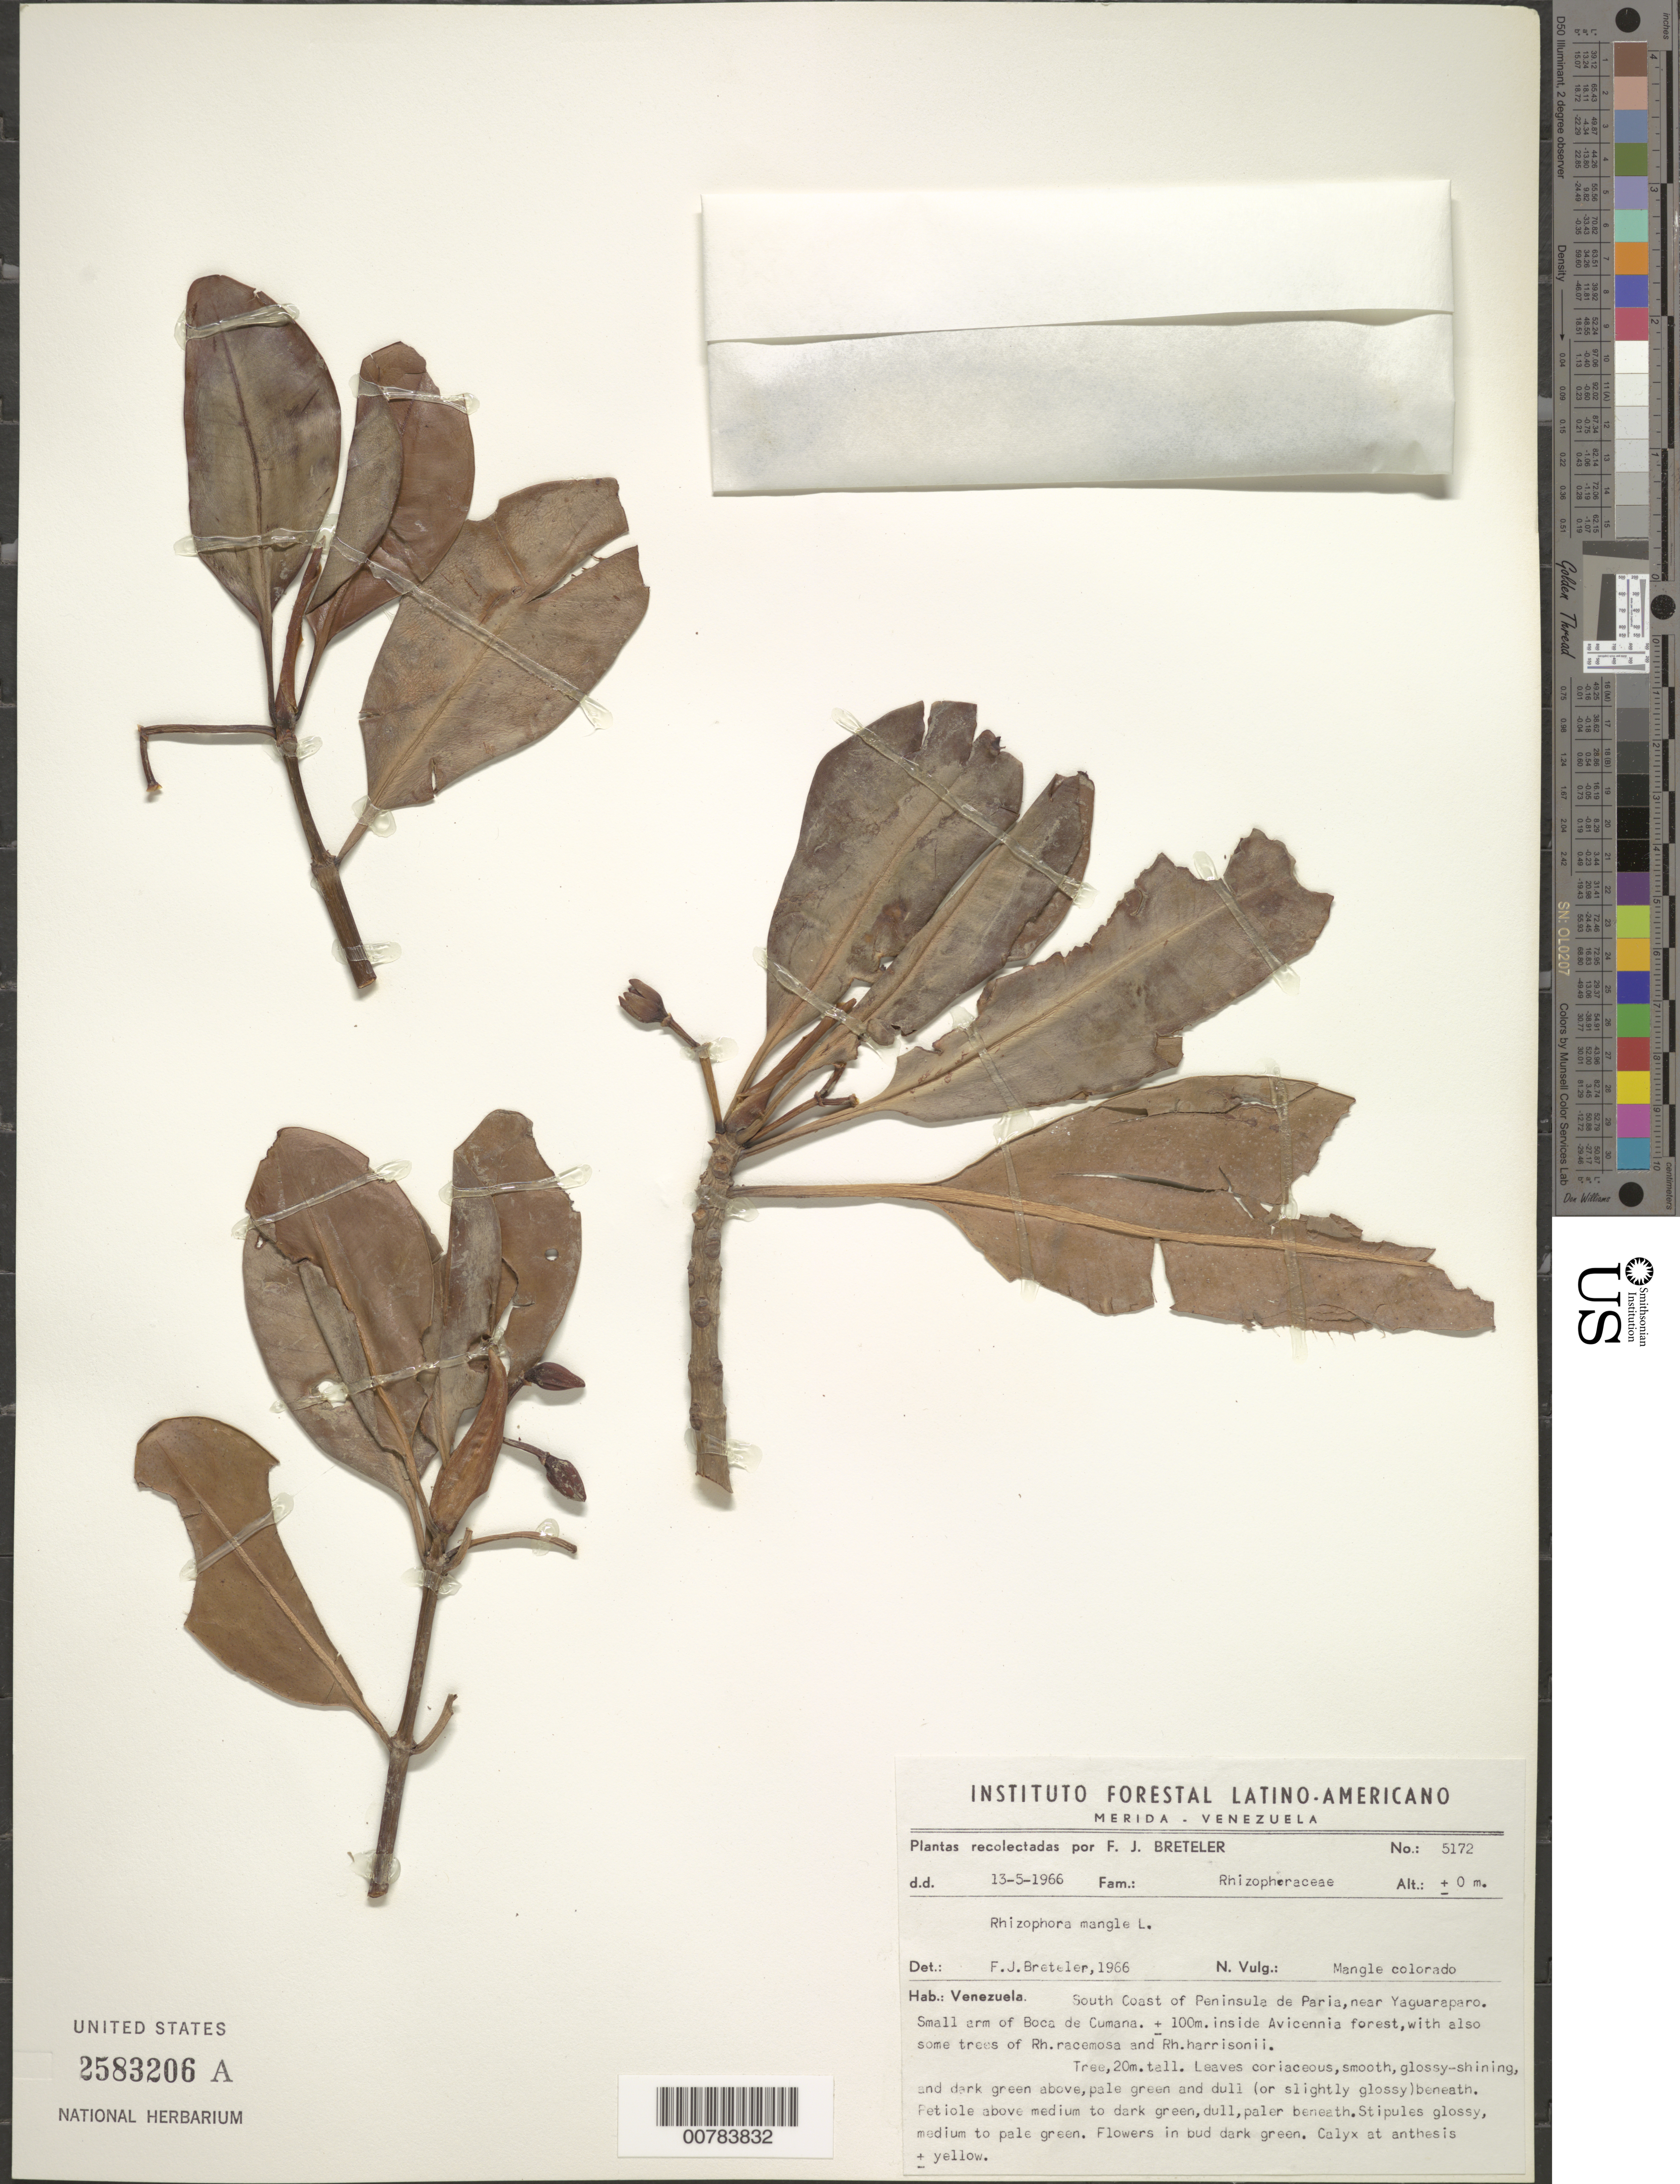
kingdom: Plantae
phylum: Tracheophyta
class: Magnoliopsida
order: Malpighiales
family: Rhizophoraceae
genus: Rhizophora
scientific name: Rhizophora mangle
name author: L.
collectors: F. J. Breteler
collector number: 5172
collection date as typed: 13-5-1966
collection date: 1966-05-13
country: Venezuela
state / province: Mérida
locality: South coast of Peninsula de Paria near Yaguaraparo, small arm of Boca de Cumana, +- 100m inside forest.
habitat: Forest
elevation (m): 0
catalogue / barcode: US 2583206A